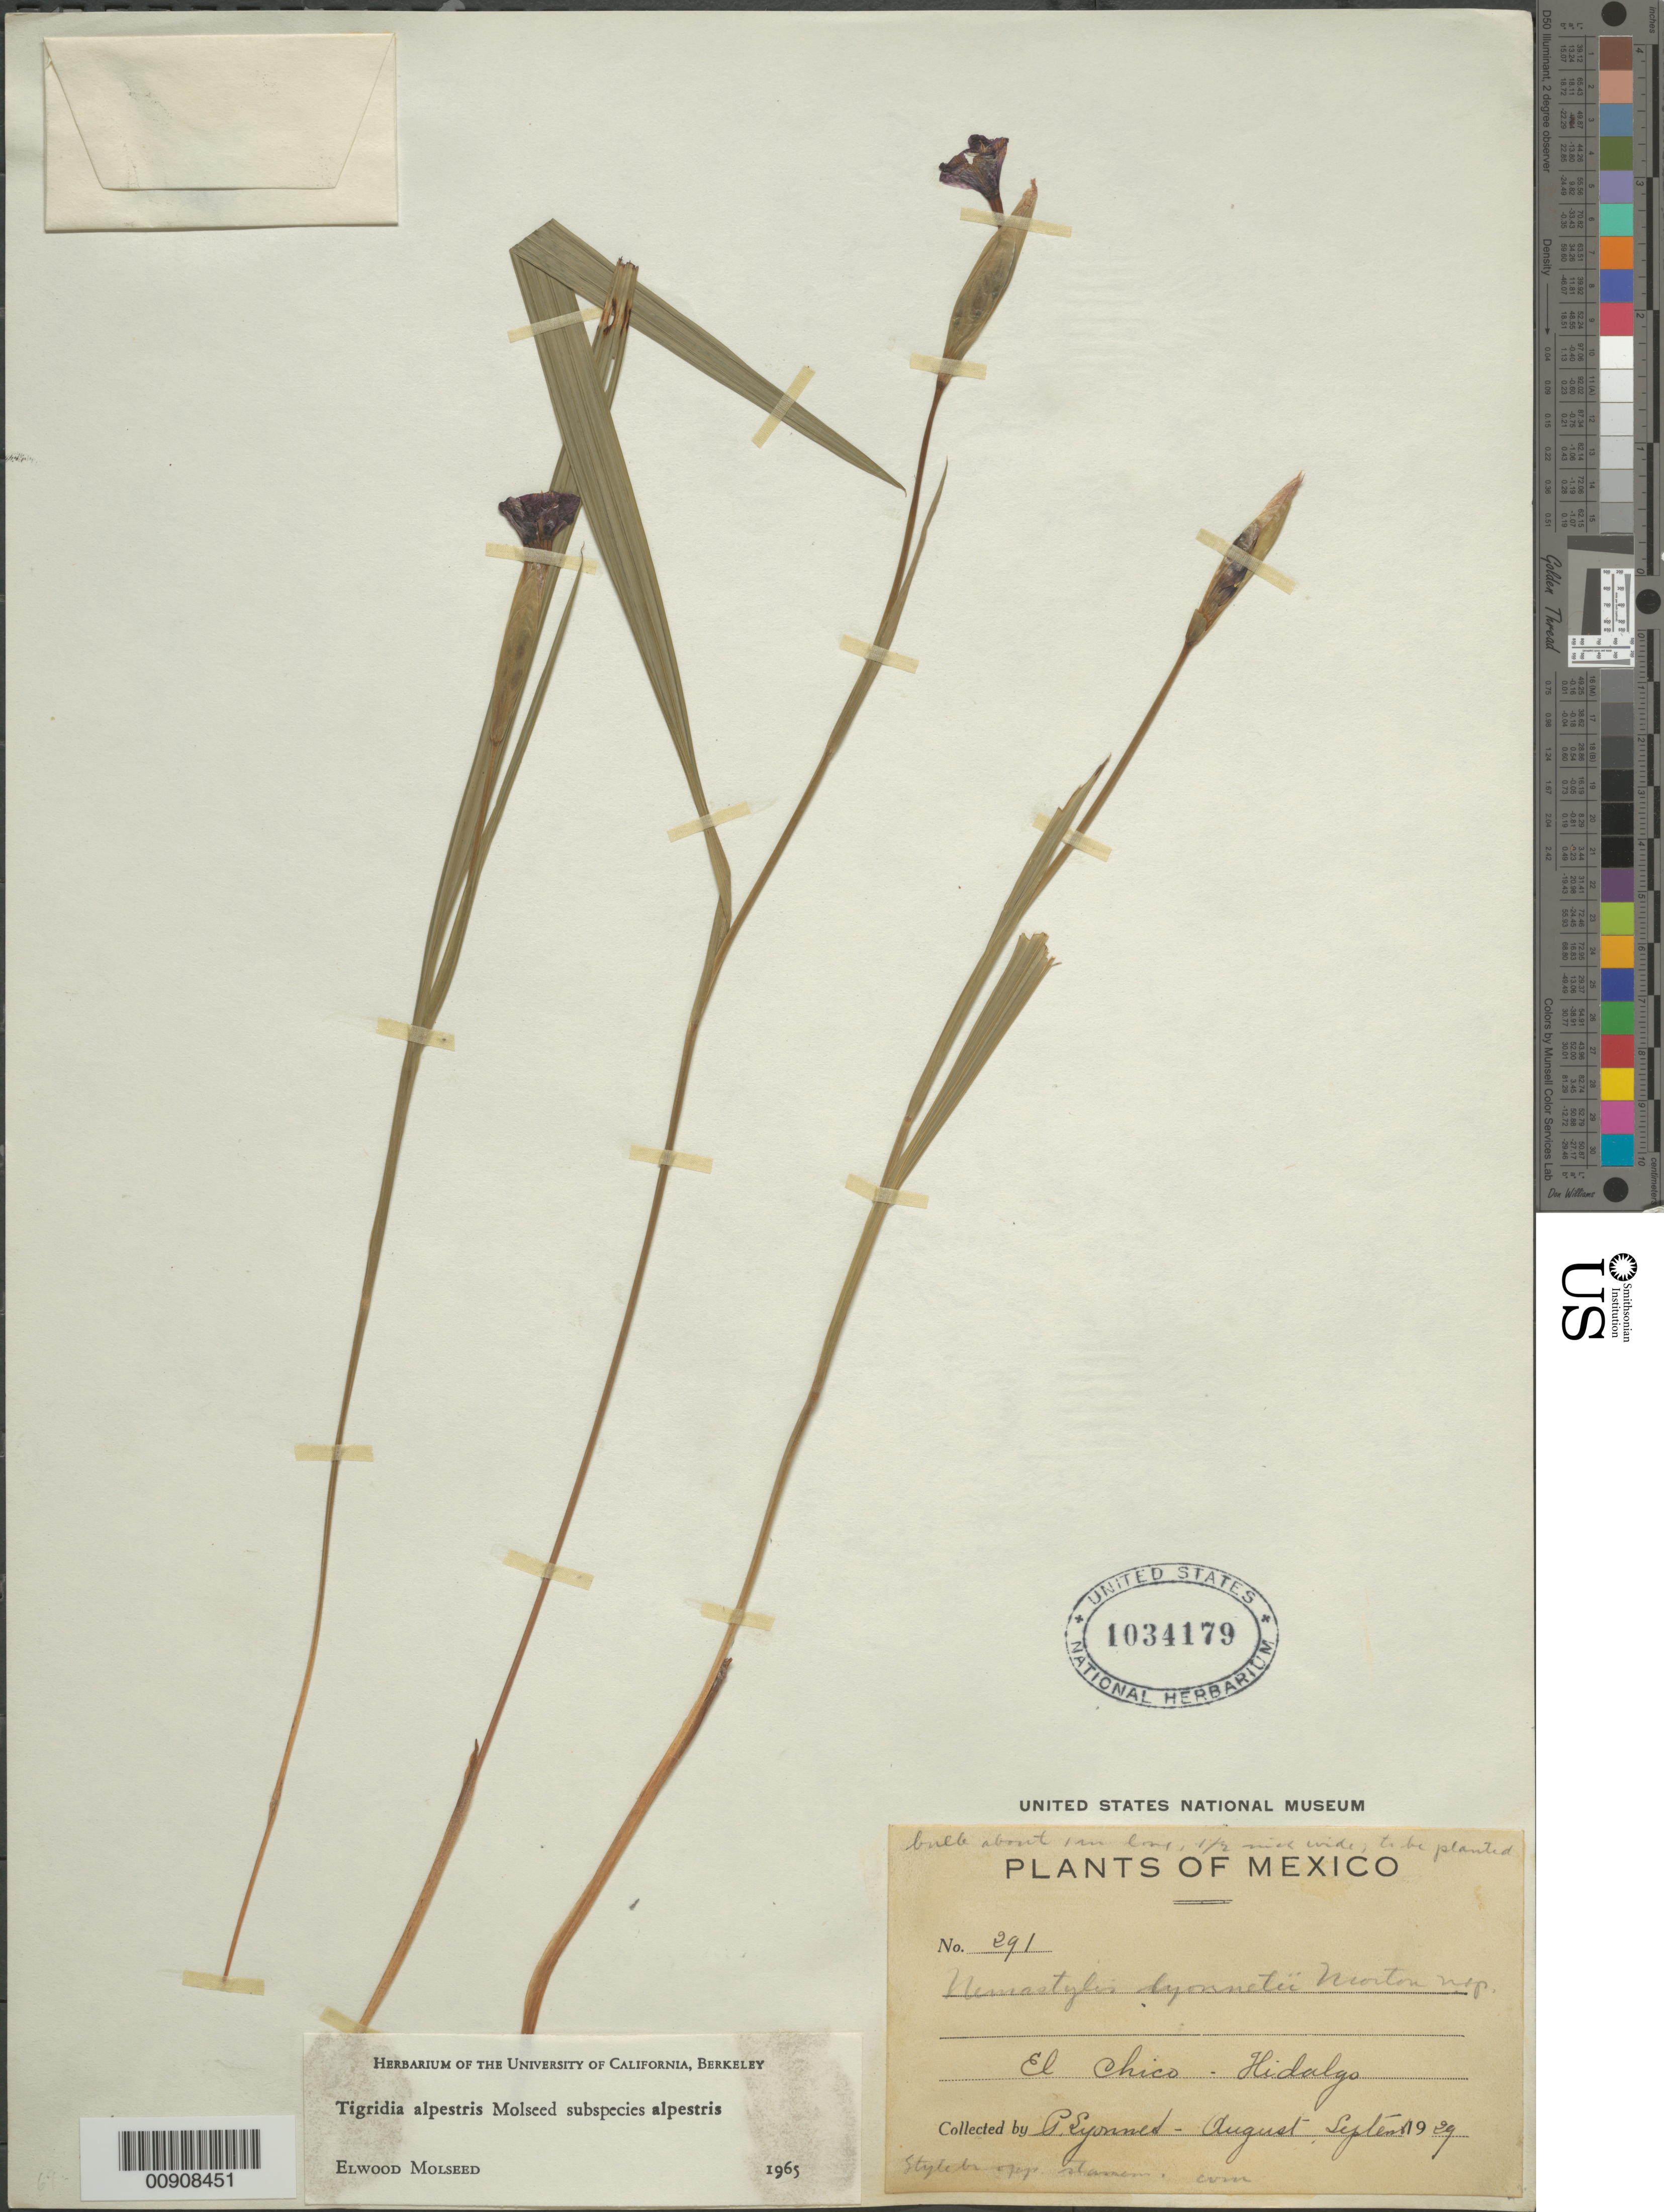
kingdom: Plantae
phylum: Tracheophyta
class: Liliopsida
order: Asparagales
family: Iridaceae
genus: Tigridia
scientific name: Tigridia alpestris subsp. alpestris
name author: Molseed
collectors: Bro. E. Lyonnet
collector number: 291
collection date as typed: Aug 1929 to -- Sep 1929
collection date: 1929-08/1929-09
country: Mexico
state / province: Hidalgo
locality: El Chico - Hidalgo.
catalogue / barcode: US 1034179